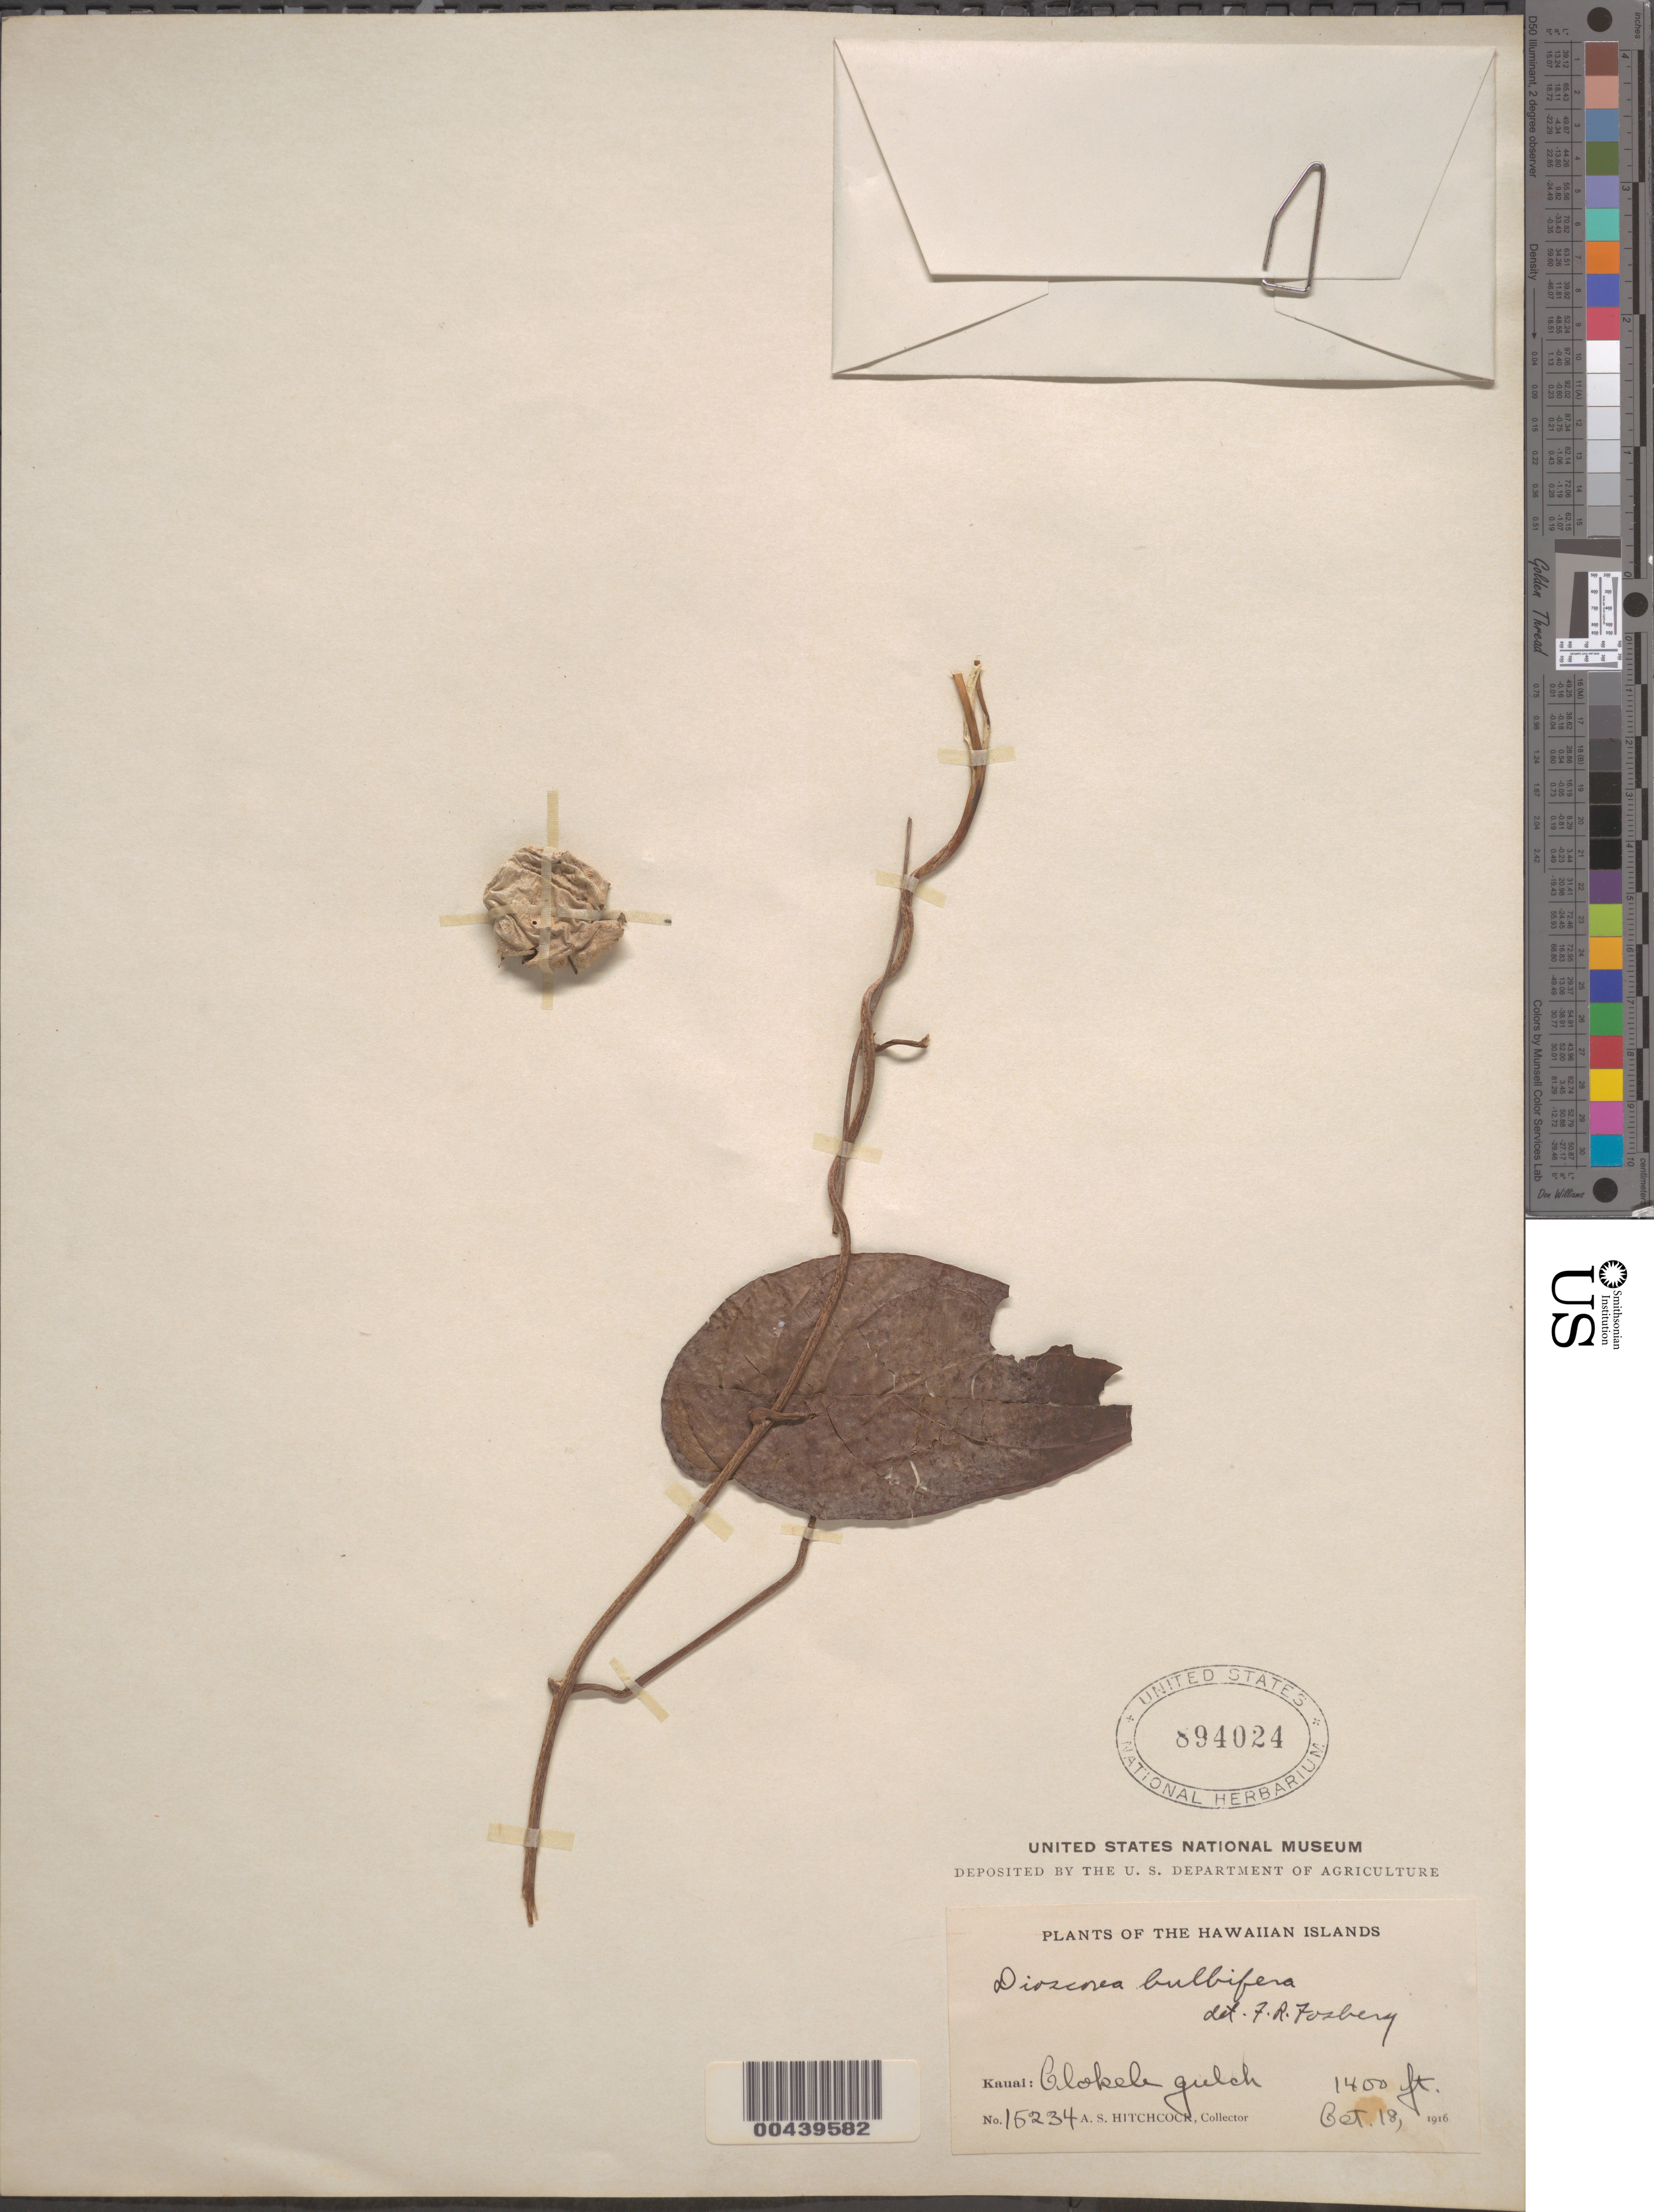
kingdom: Plantae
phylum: Tracheophyta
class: Liliopsida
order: Dioscoreales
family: Dioscoreaceae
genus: Dioscorea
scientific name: Dioscorea bulbifera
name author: L.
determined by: Fosberg, F. R.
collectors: A. S. Hitchcock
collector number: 15234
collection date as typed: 18 Oct 1916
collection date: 1916-10-18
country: United States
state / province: Hawaii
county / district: Kauai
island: Kaua'i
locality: Olokele gulch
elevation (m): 427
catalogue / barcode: US 894024